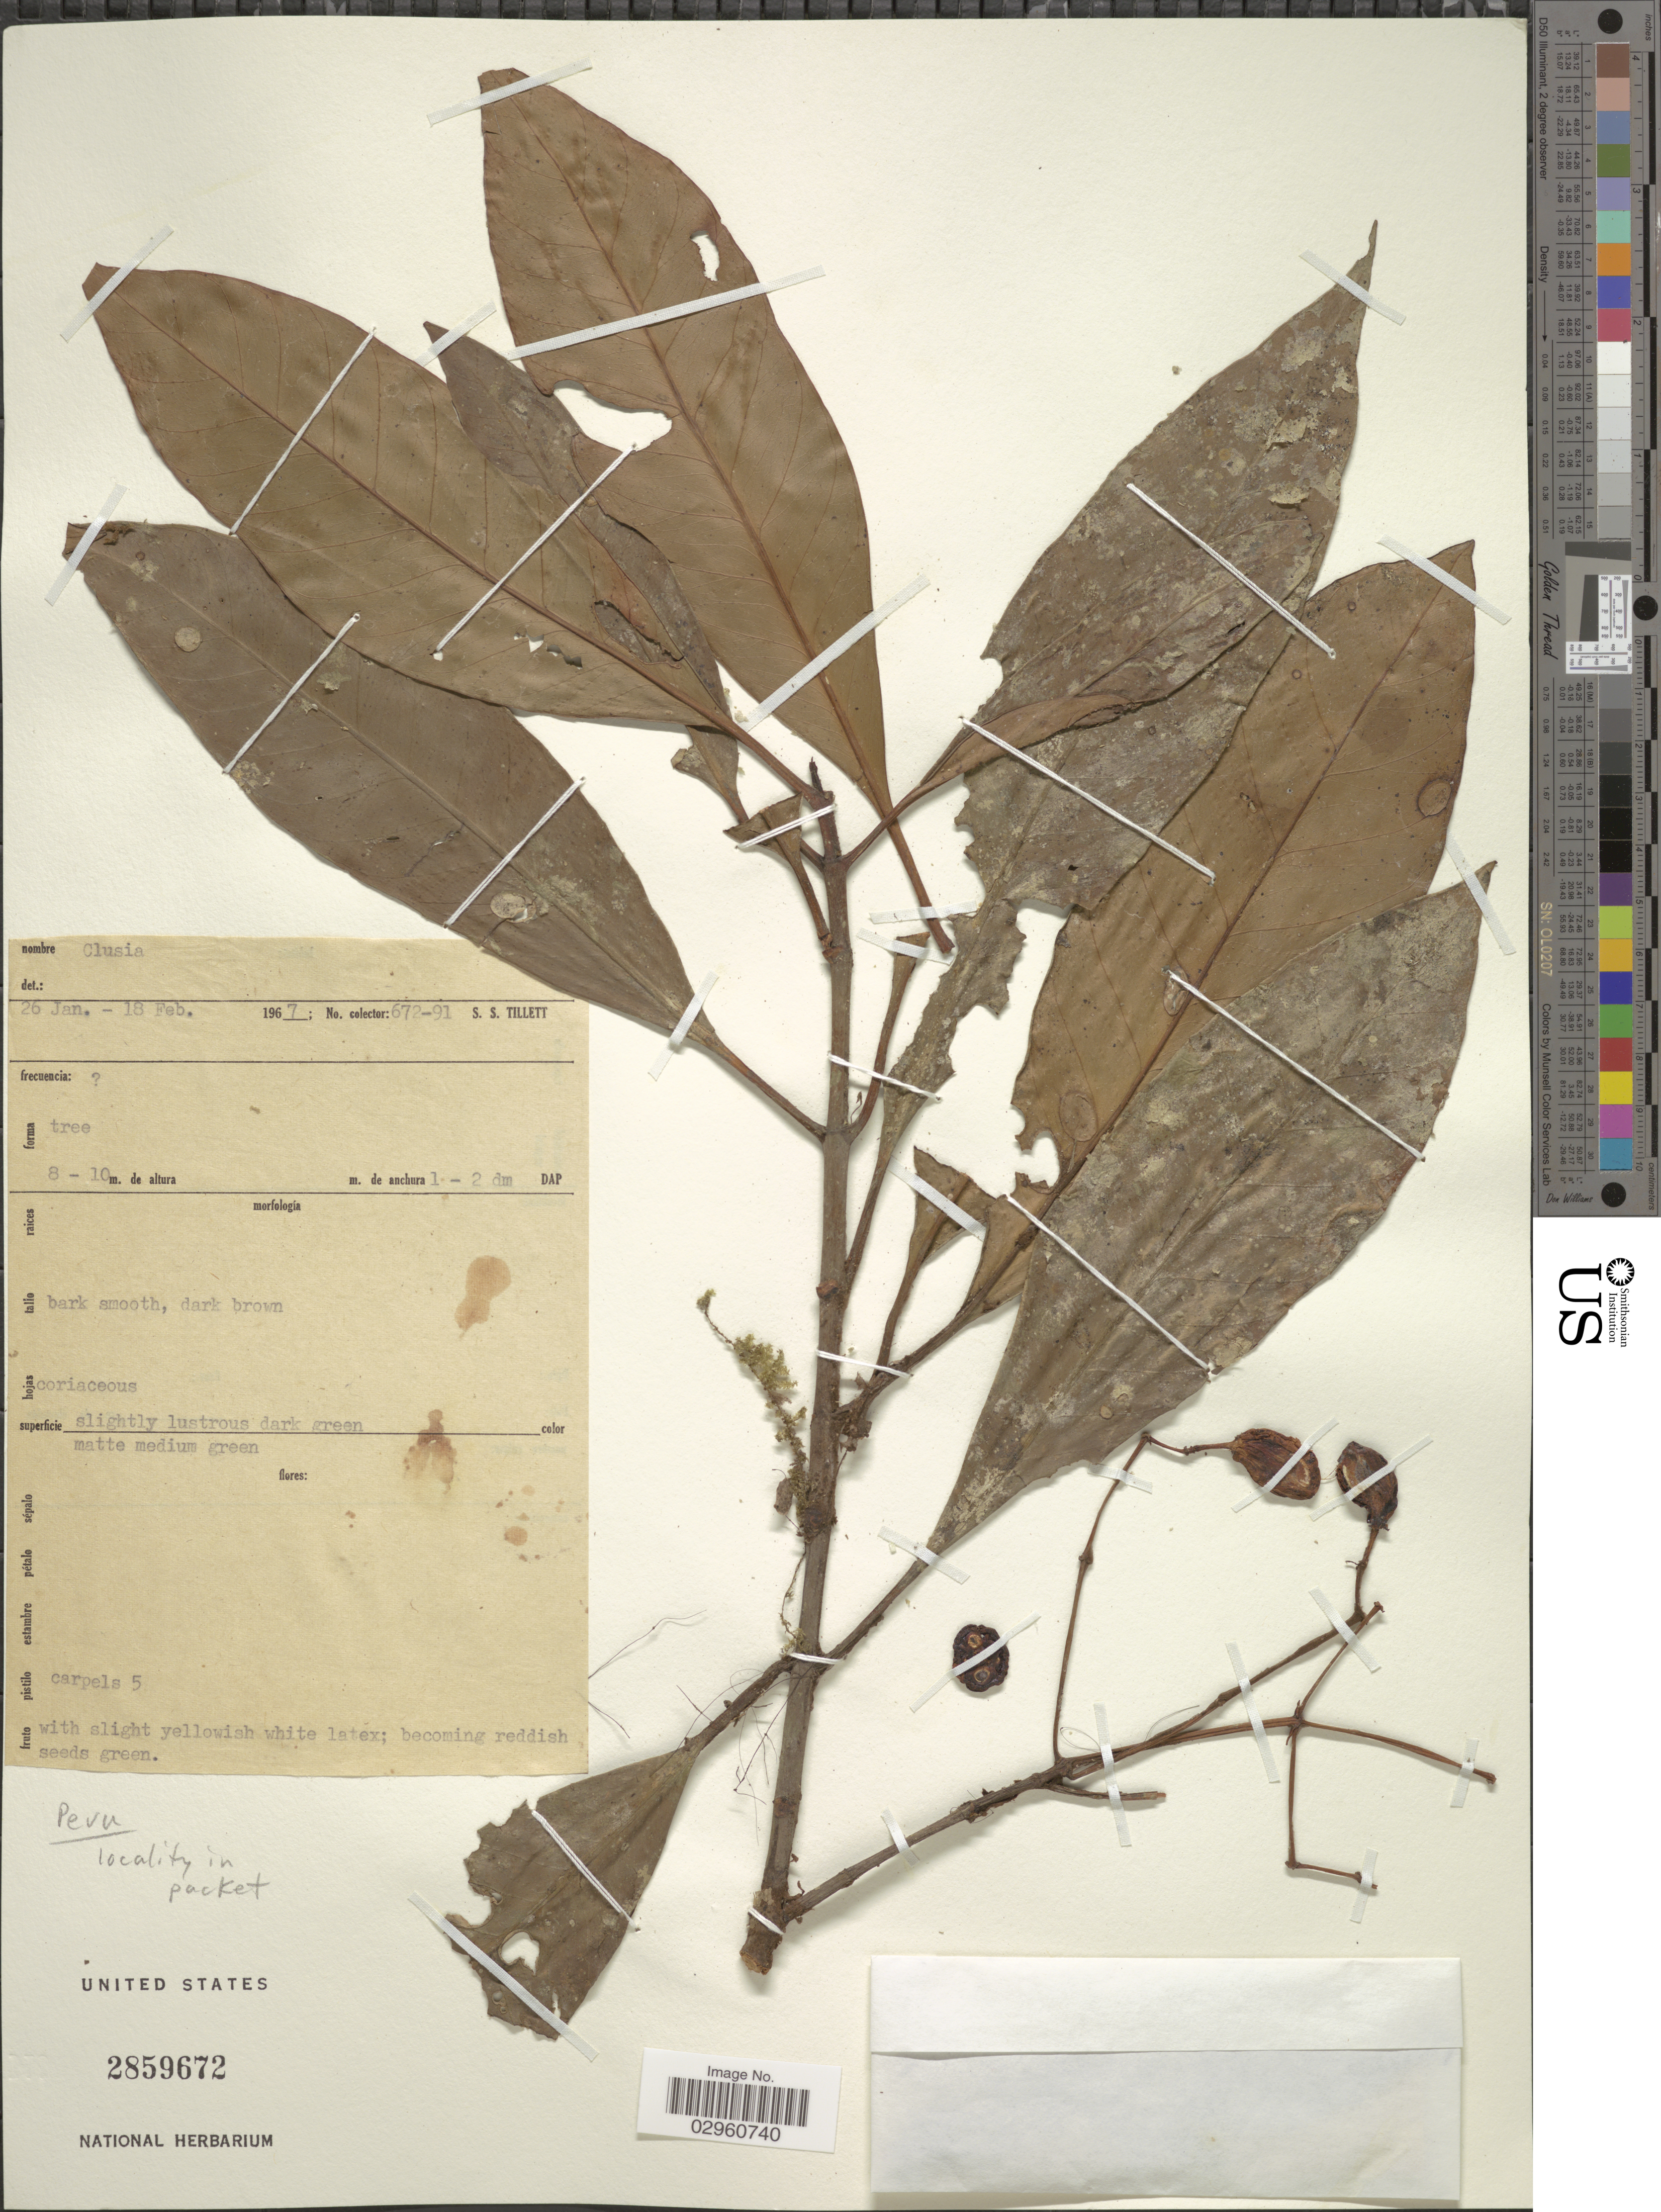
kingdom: Plantae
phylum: Tracheophyta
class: Magnoliopsida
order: Malpighiales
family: Clusiaceae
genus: Chrysochlamys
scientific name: Chrysochlamys sp.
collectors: S. S. Tillett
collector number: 672-91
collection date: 1967-01-26/1967-02-18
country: Peru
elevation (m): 8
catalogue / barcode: US 2859672